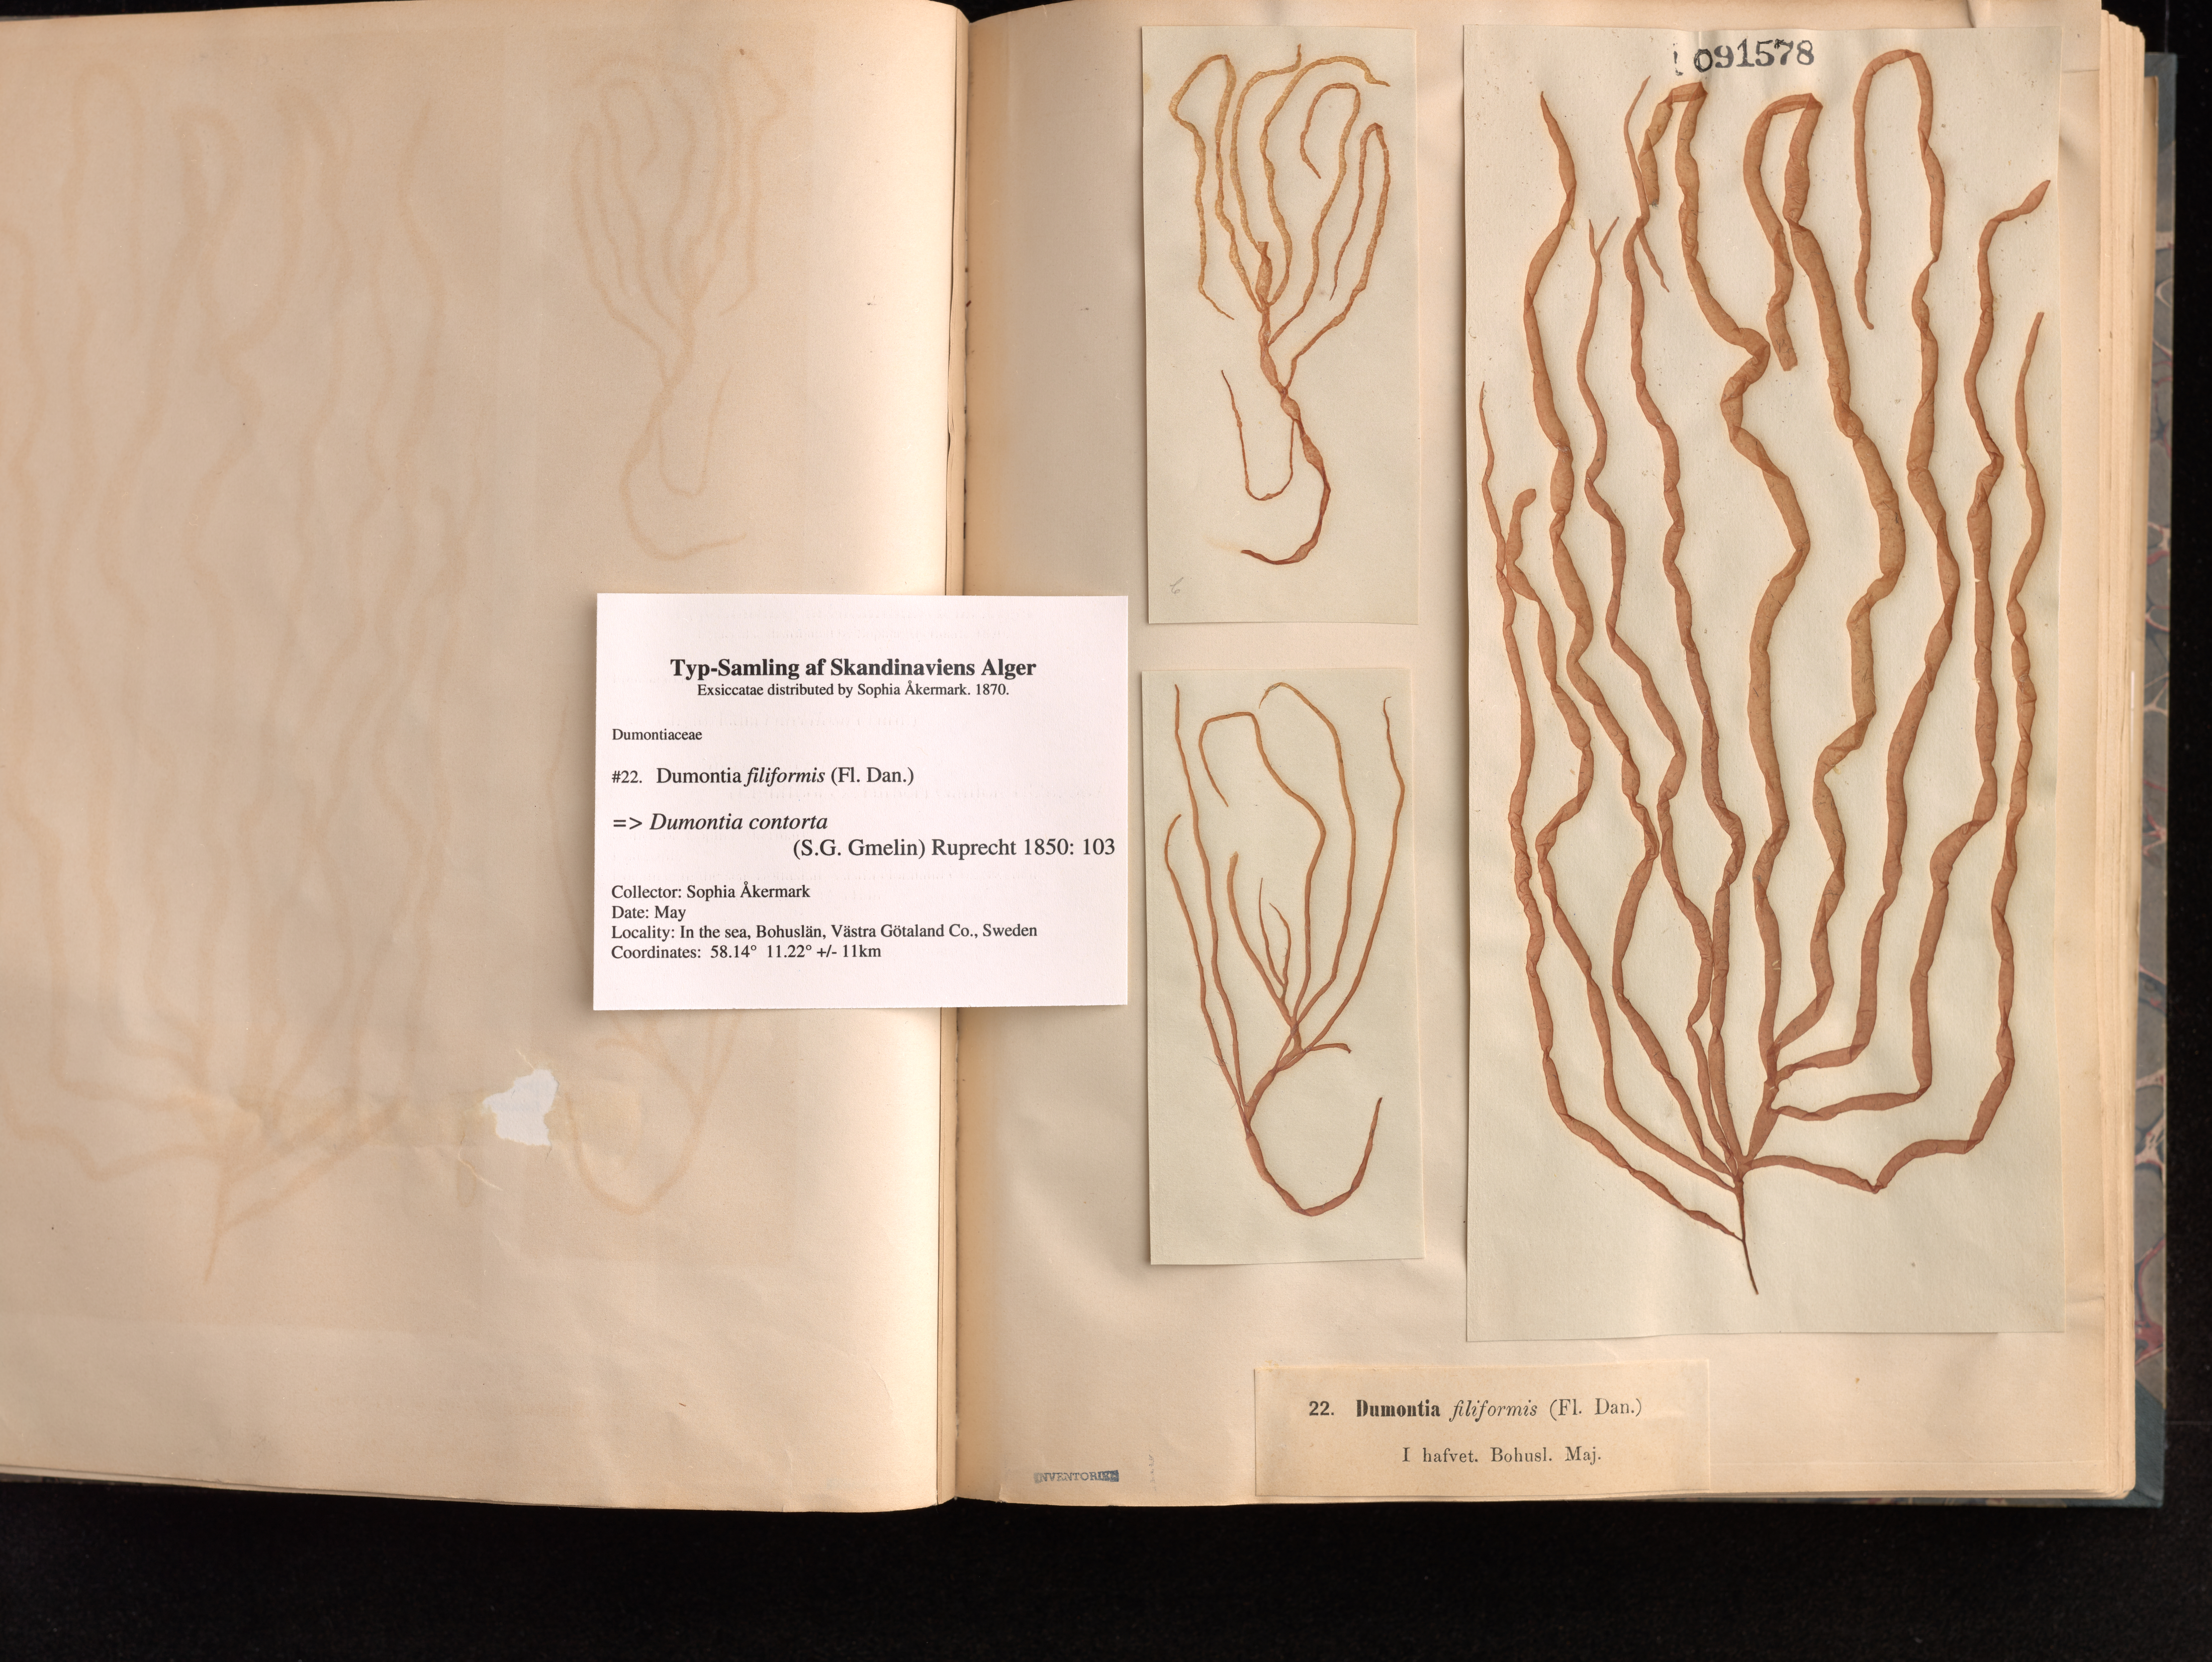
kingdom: Plantae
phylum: Rhodophyta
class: Florideophyceae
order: Gigartinales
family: Dumontiaceae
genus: Dumontia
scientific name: Dumontia contorta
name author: (S.G. Gmel.) Rupr.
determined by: Algae name updating Project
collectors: S. Akermark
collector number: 22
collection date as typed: May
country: Sweden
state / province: Västra Götaland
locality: Bohuslan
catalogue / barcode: US 91578